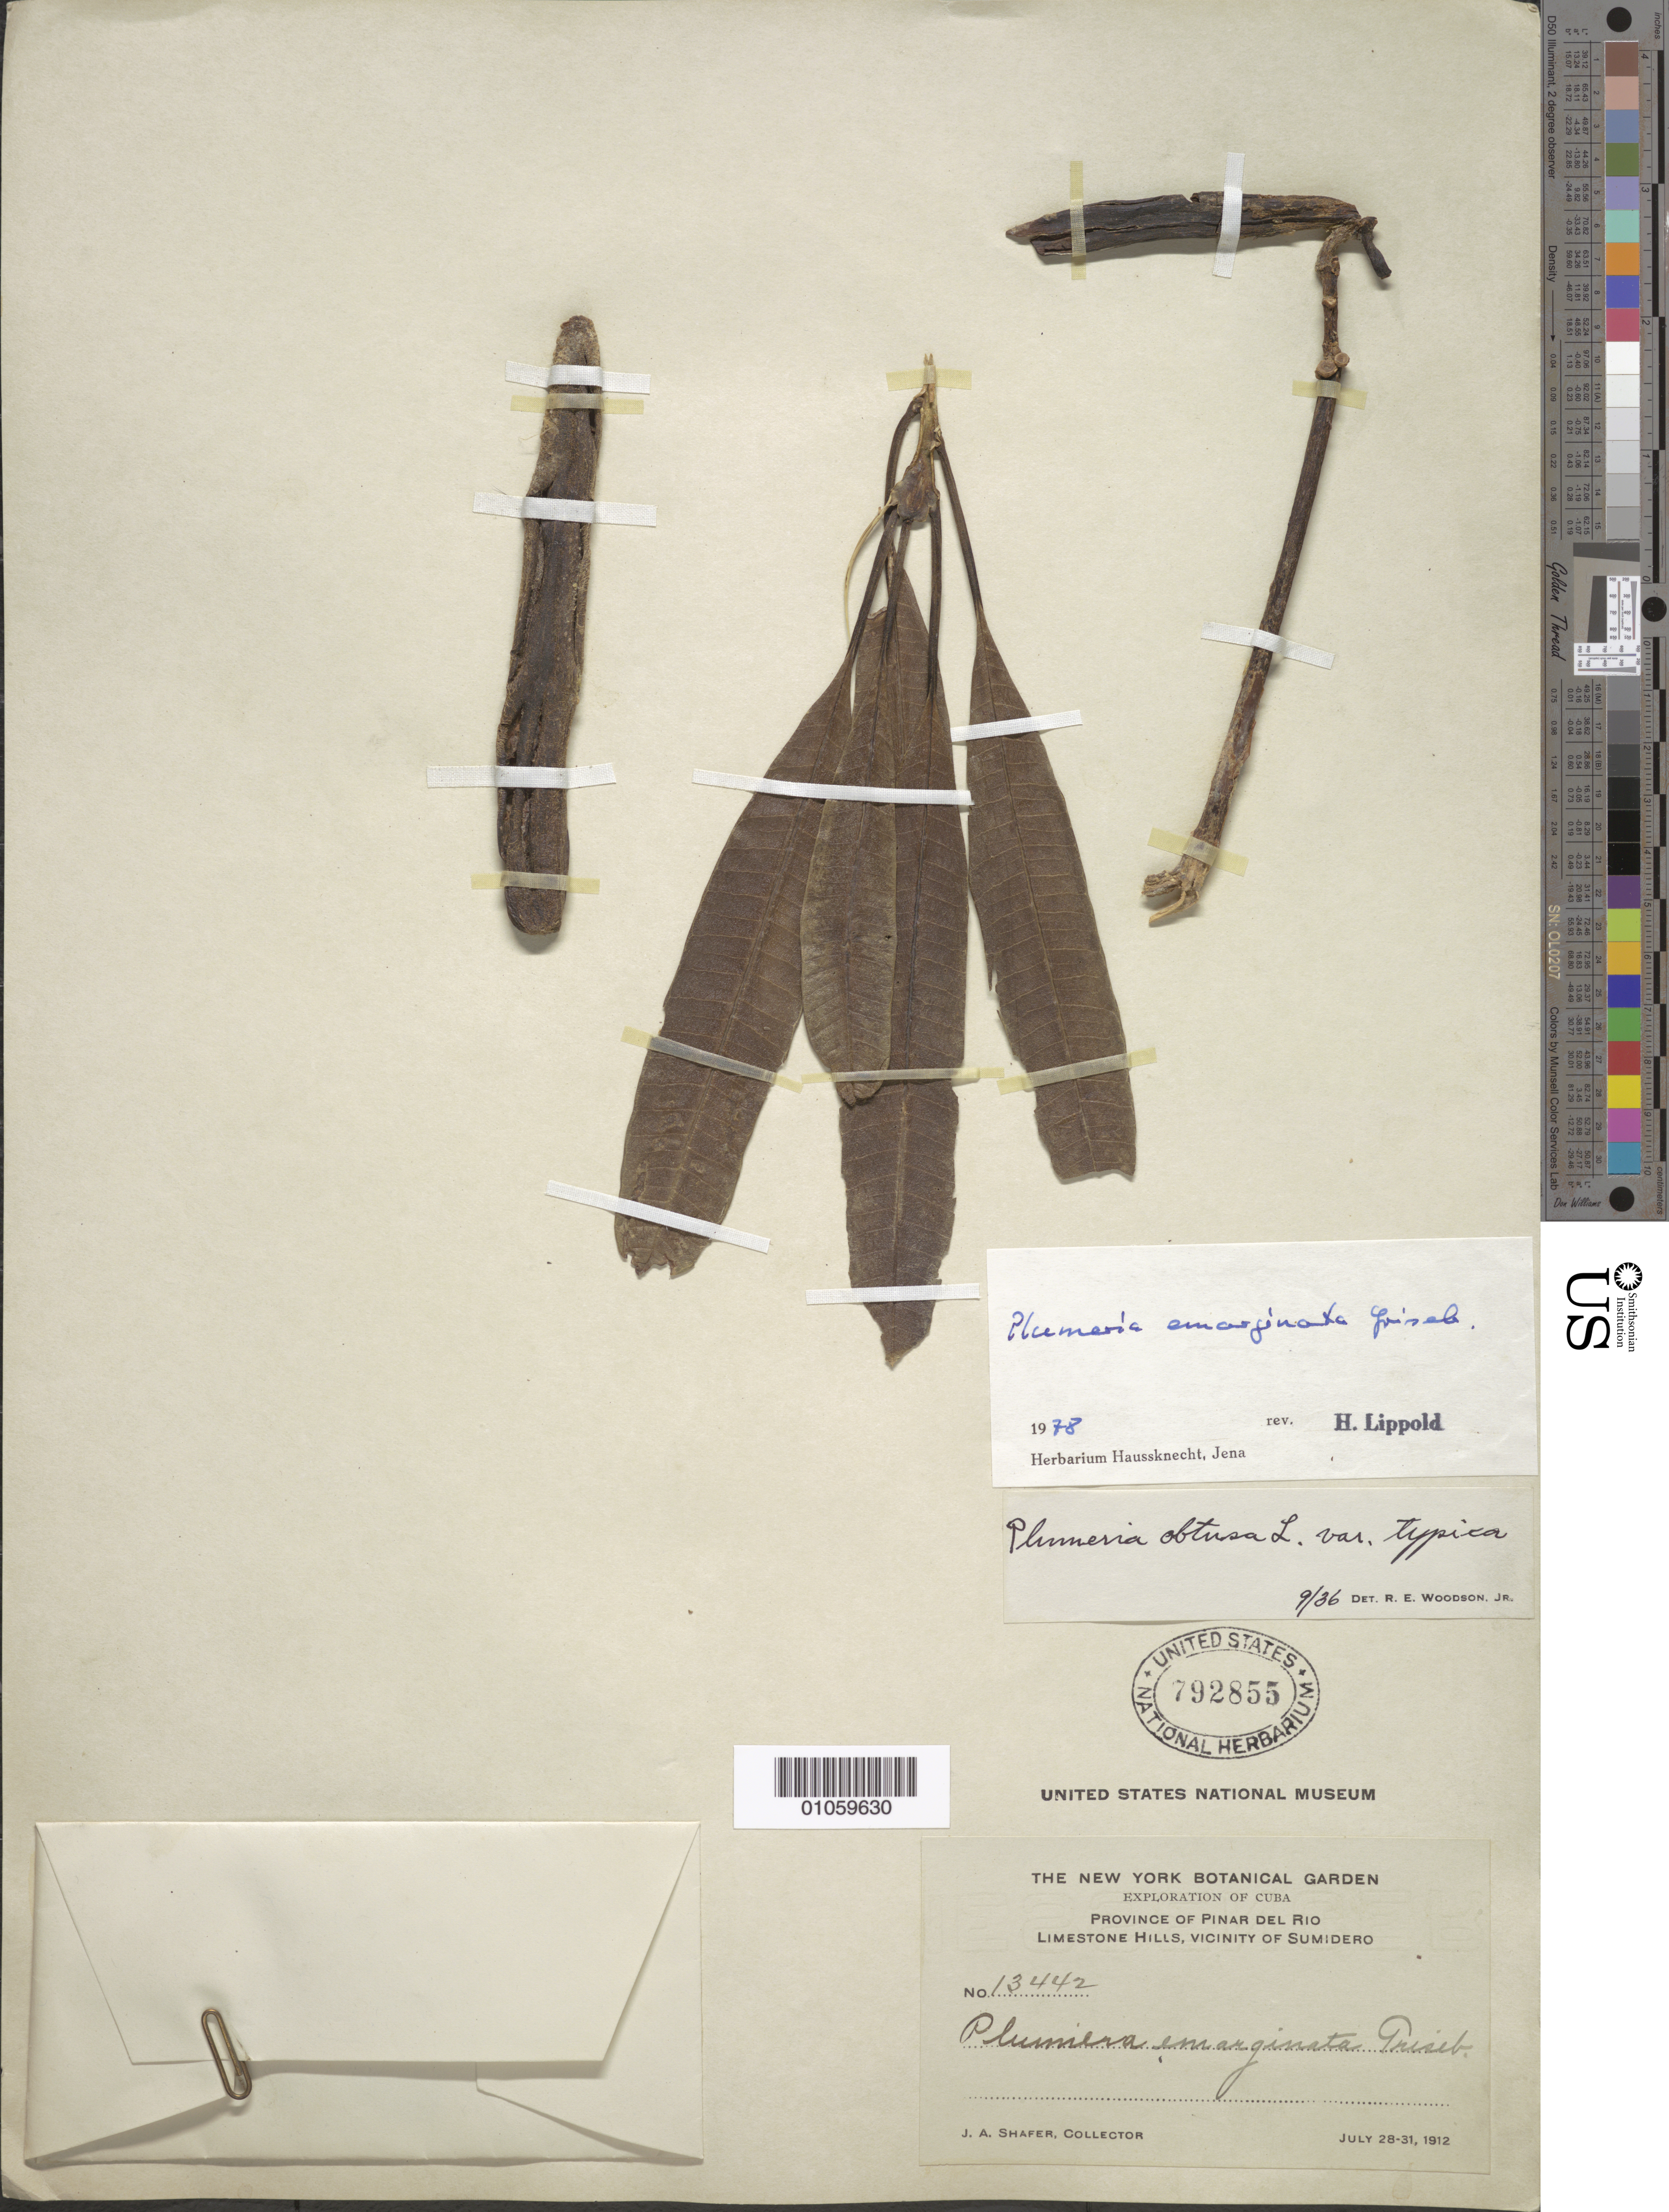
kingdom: Plantae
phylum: Tracheophyta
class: Magnoliopsida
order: Gentianales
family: Apocynaceae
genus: Plumeria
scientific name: Plumeria emarginata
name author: Griseb.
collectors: J. A. Shafer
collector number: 13442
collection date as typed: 28 Jul 1912 to 31 Jul 1912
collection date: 1912-07-28/1912-07-31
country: Cuba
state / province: Pinar del Rio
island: Cuba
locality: Hills, vicinity of Sumidero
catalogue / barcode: US 792855